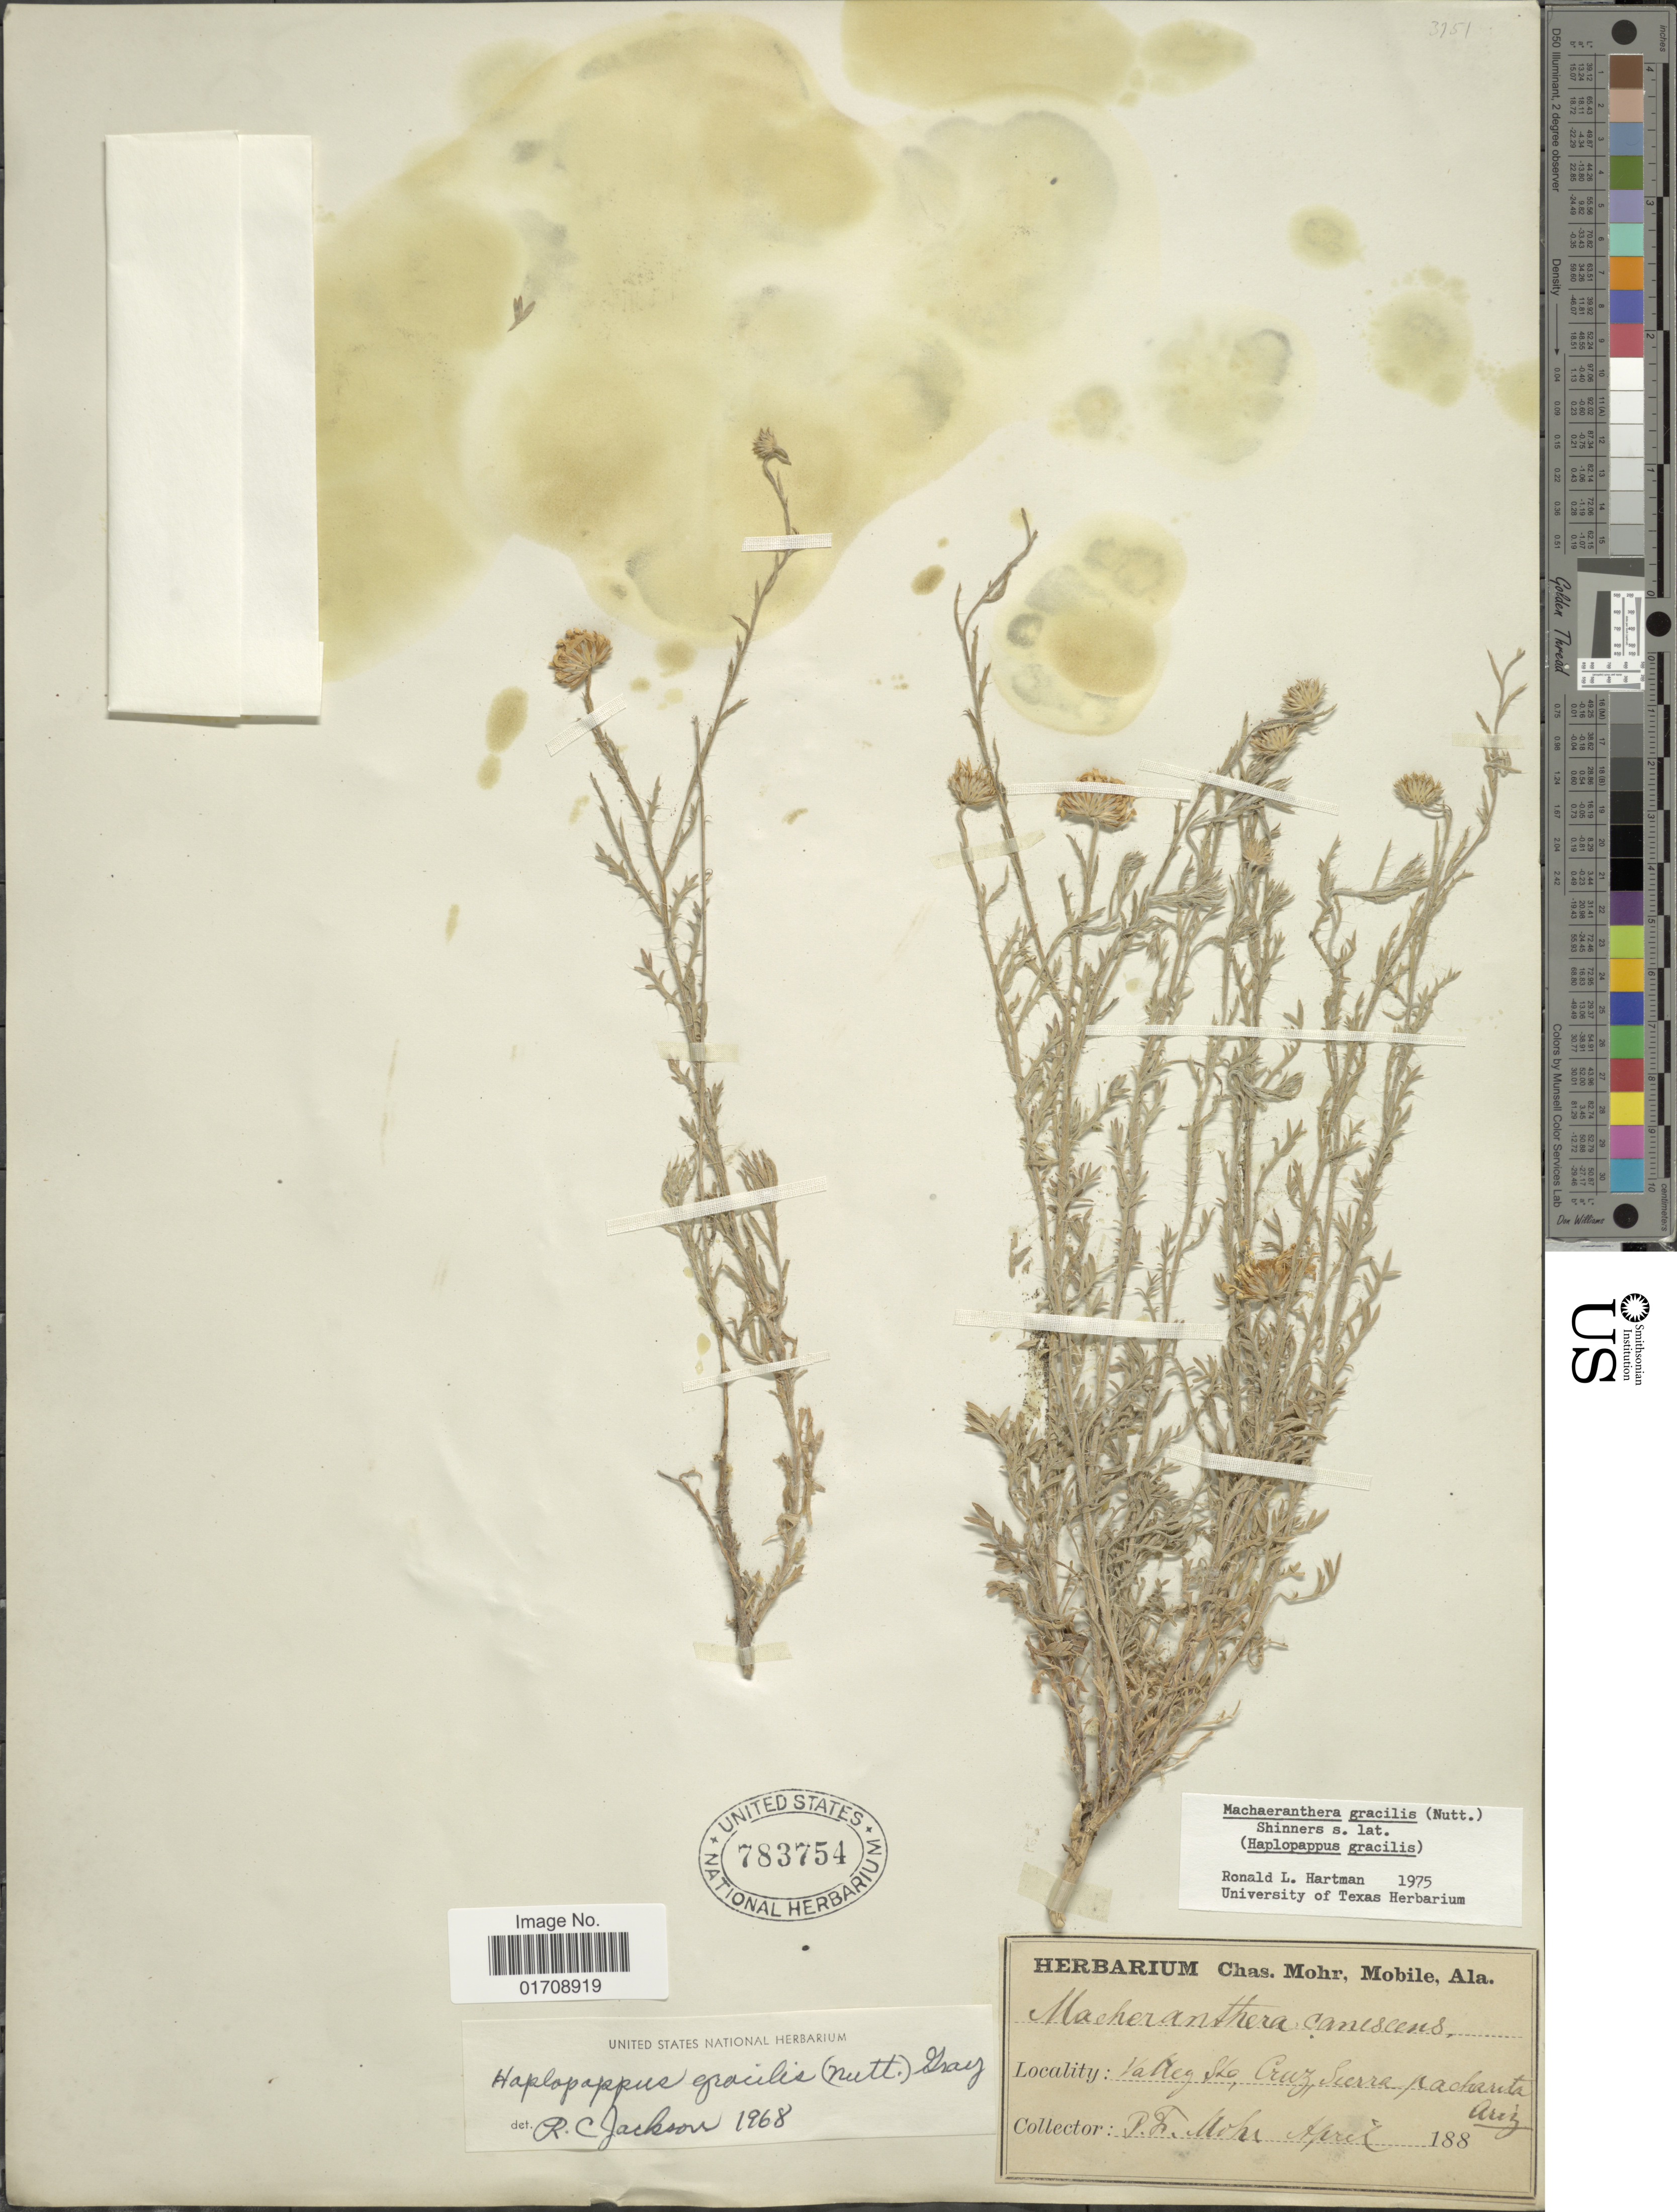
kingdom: Plantae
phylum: Tracheophyta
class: Magnoliopsida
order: Asterales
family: Asteraceae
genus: Machaeranthera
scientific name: Machaeranthera gracilis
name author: (Nutt.) Shinners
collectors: P. F. Mohr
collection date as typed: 188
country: United States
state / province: Arizona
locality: Valley Sta. Cruz, Sierra Pacharuta, Ariz.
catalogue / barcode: US 783754